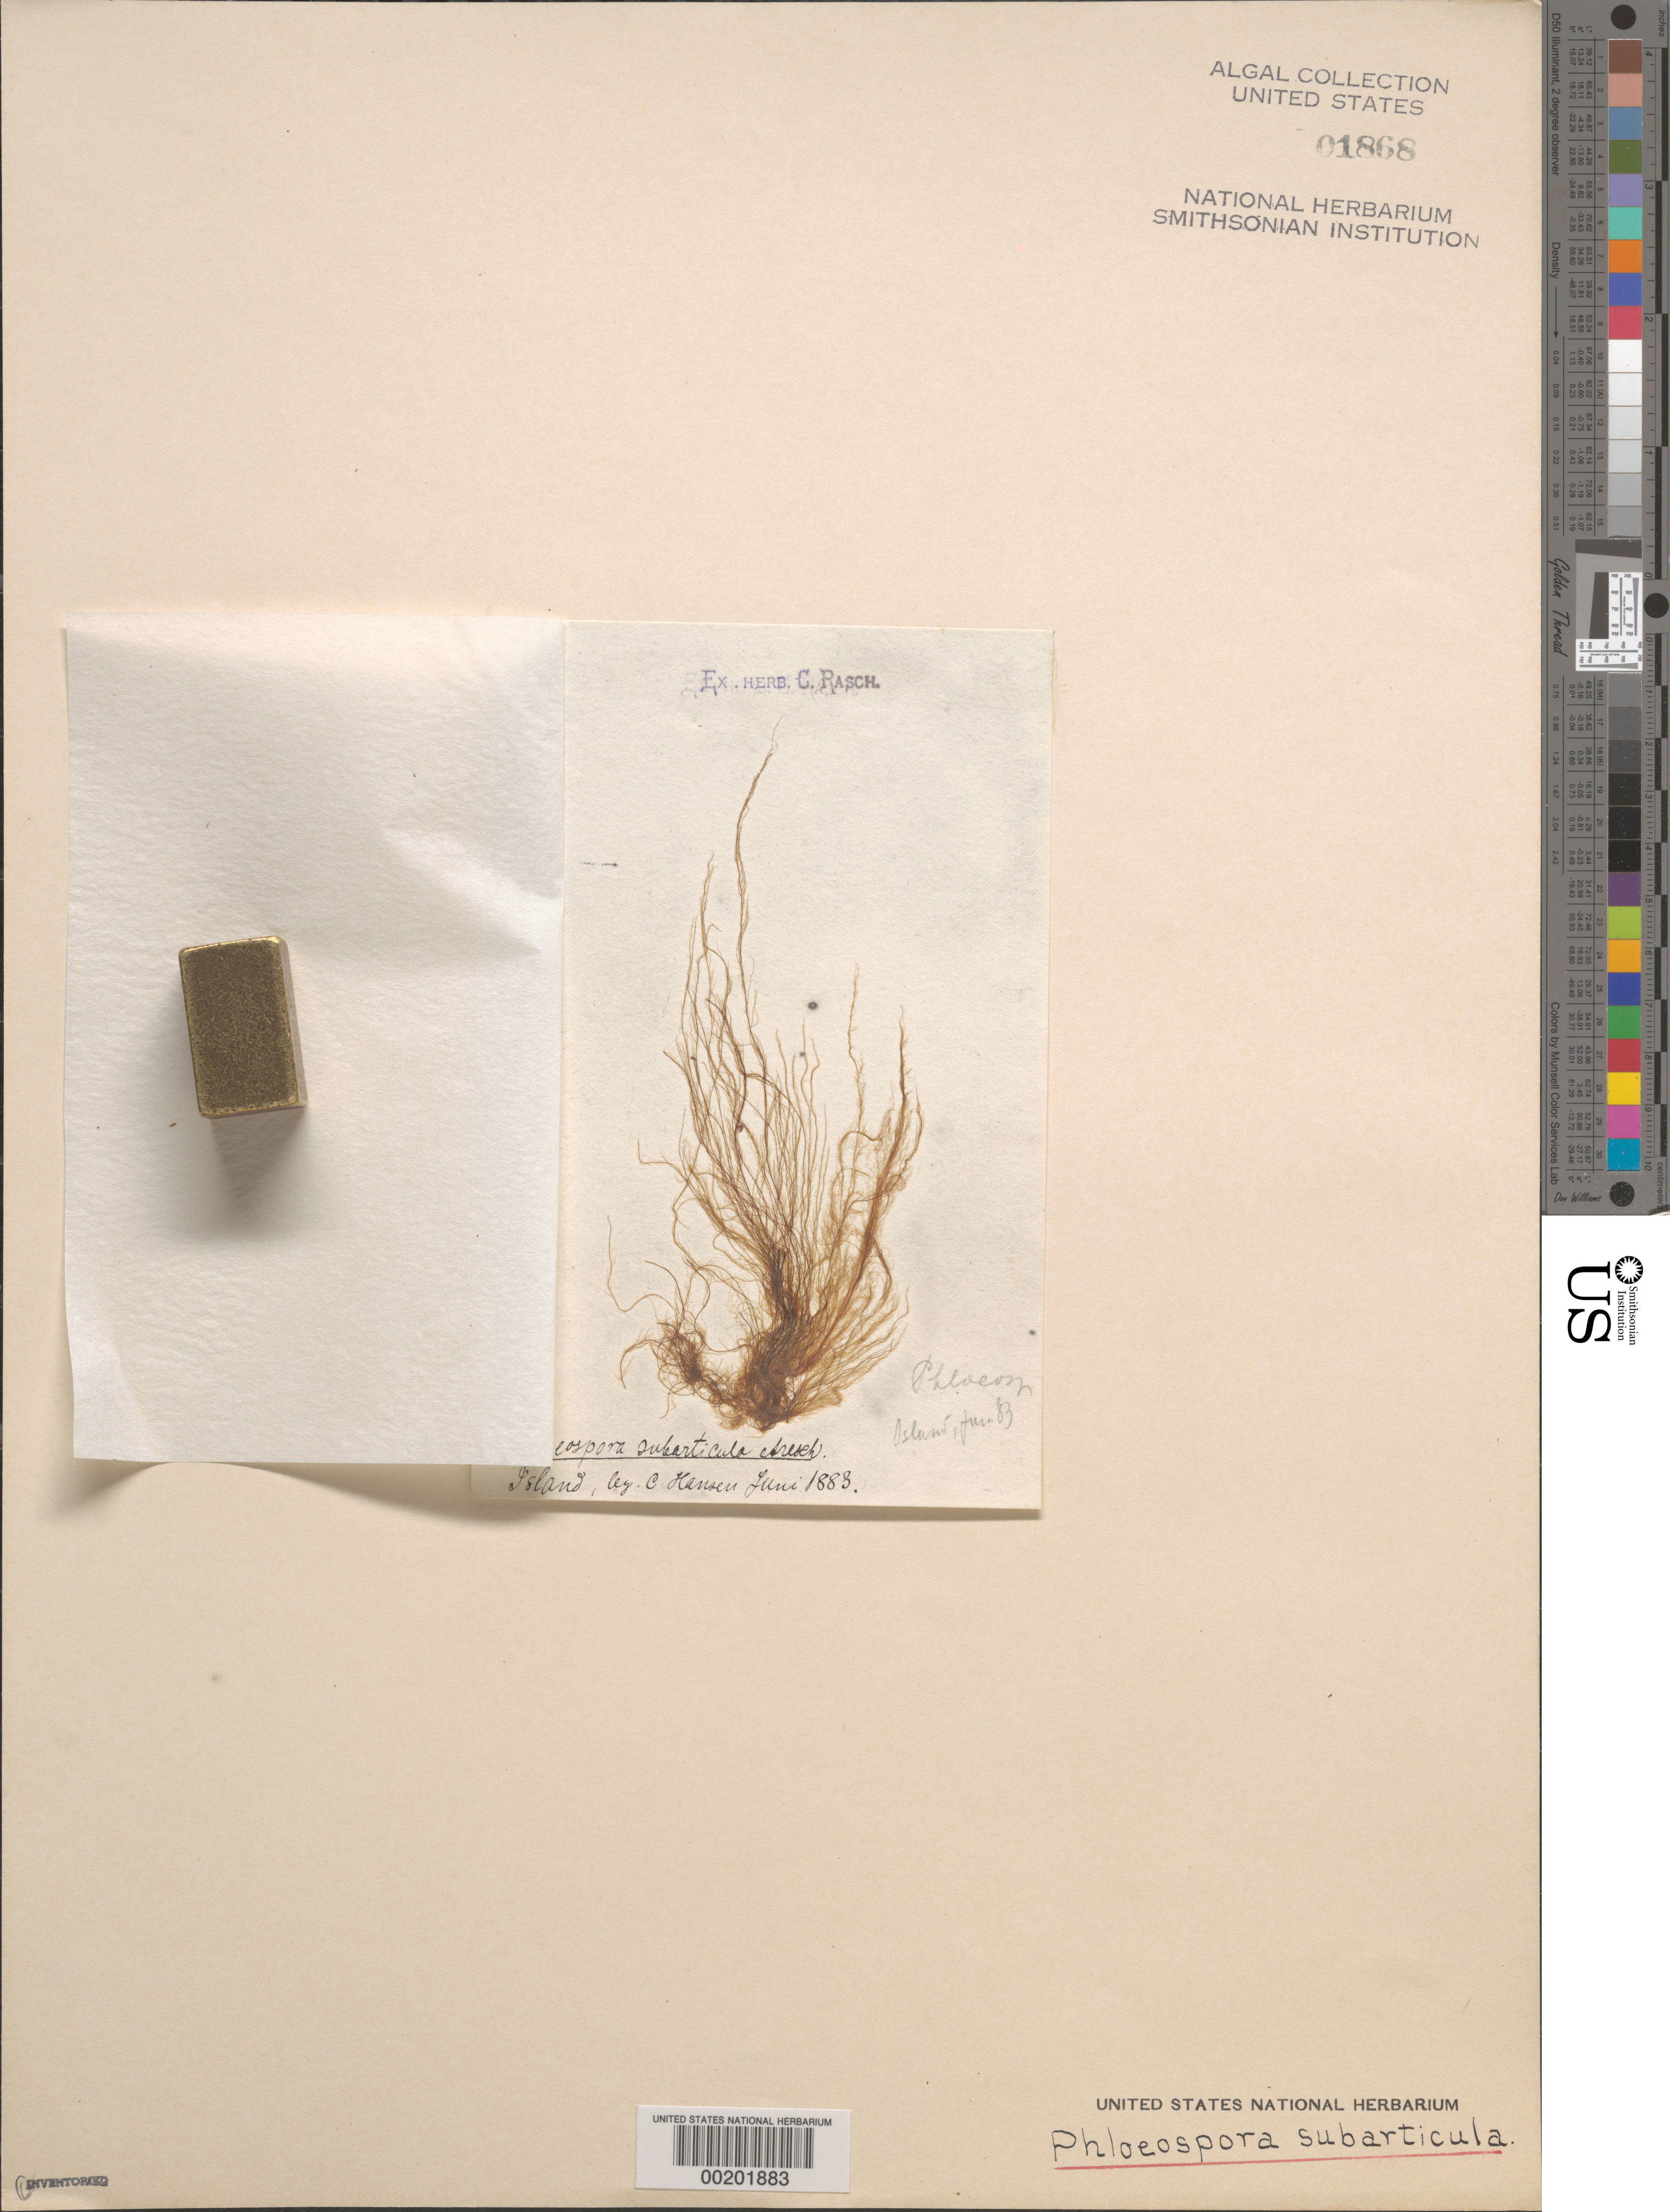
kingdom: Chromista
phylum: Ochrophyta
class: Phaeophyceae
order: Ectocarpales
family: Chordariaceae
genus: Stictyosiphon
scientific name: Stictyosiphon laxus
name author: (J. Agardh) A. Athanasiadis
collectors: C. Hansen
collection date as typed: Jun 1883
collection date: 1883-06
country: Iceland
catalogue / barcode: US 1868